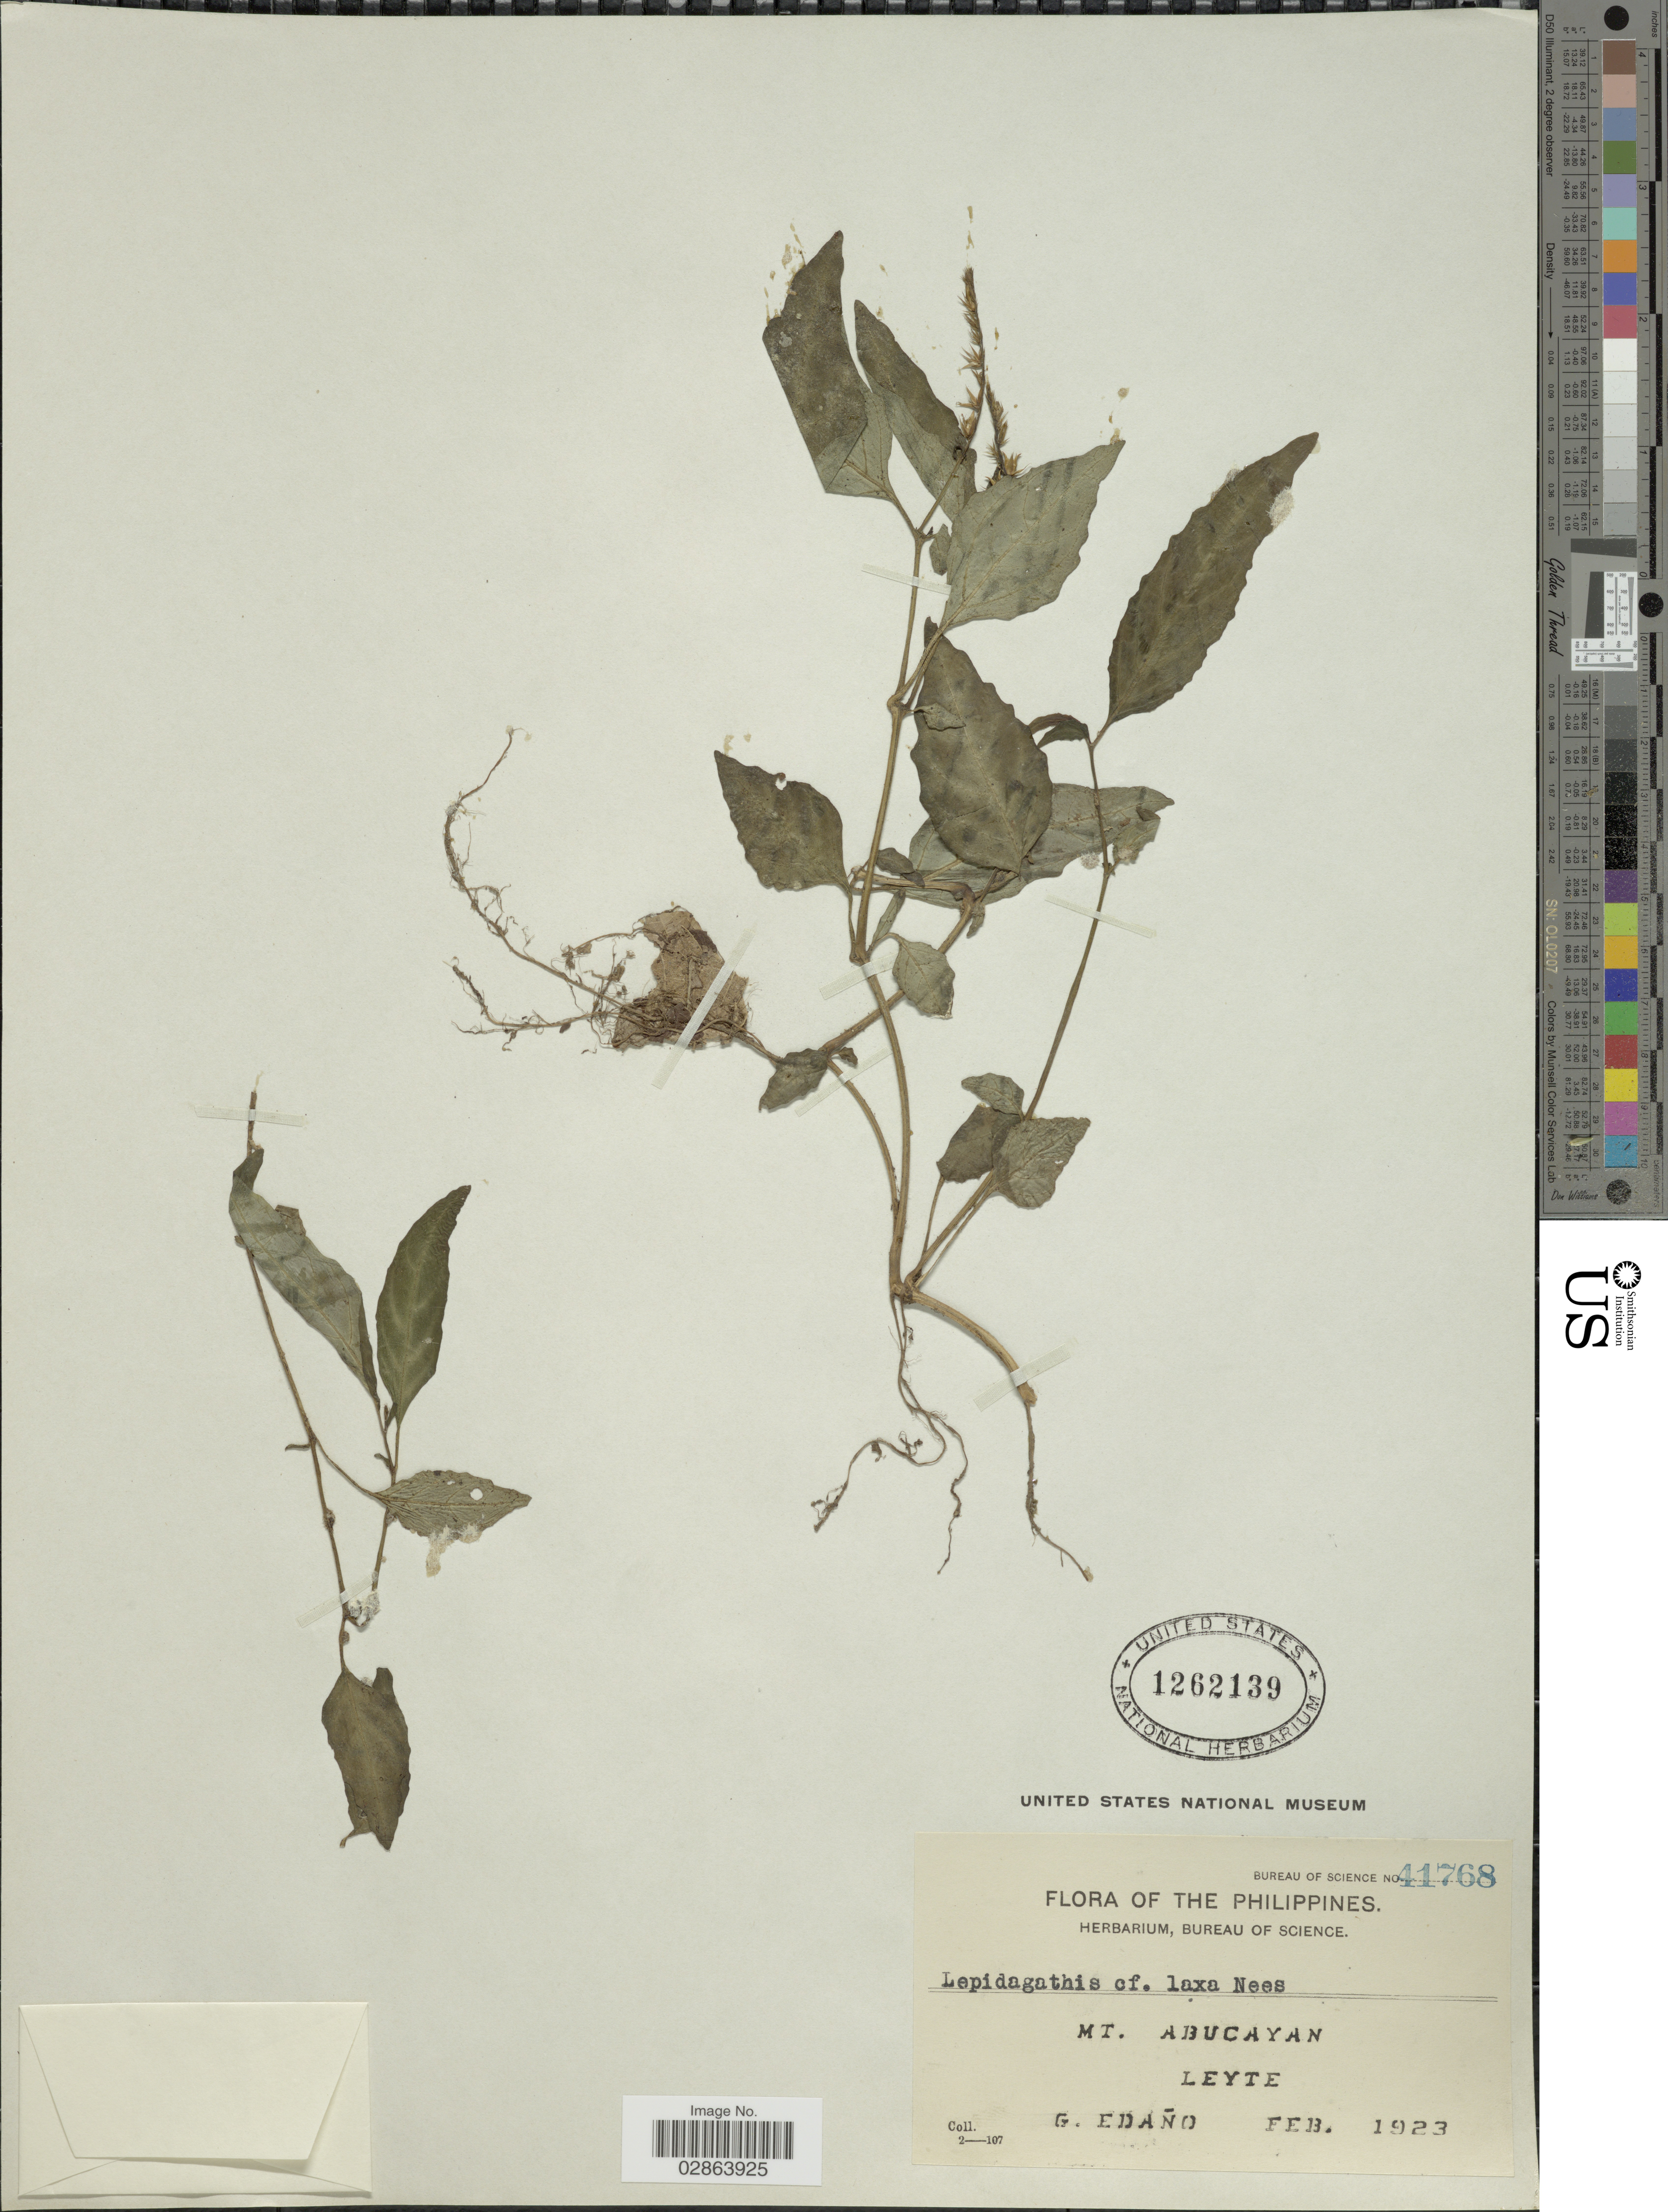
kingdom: Plantae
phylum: Tracheophyta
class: Magnoliopsida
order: Lamiales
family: Acanthaceae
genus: Lepidagathis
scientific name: Lepidagathis laxa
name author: Nees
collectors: G. Edaño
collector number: Bureau of Science 41768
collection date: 1923-02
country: Philippines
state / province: Eastern Visayas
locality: Mt. Abucayan, Leyte.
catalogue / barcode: US 1262139